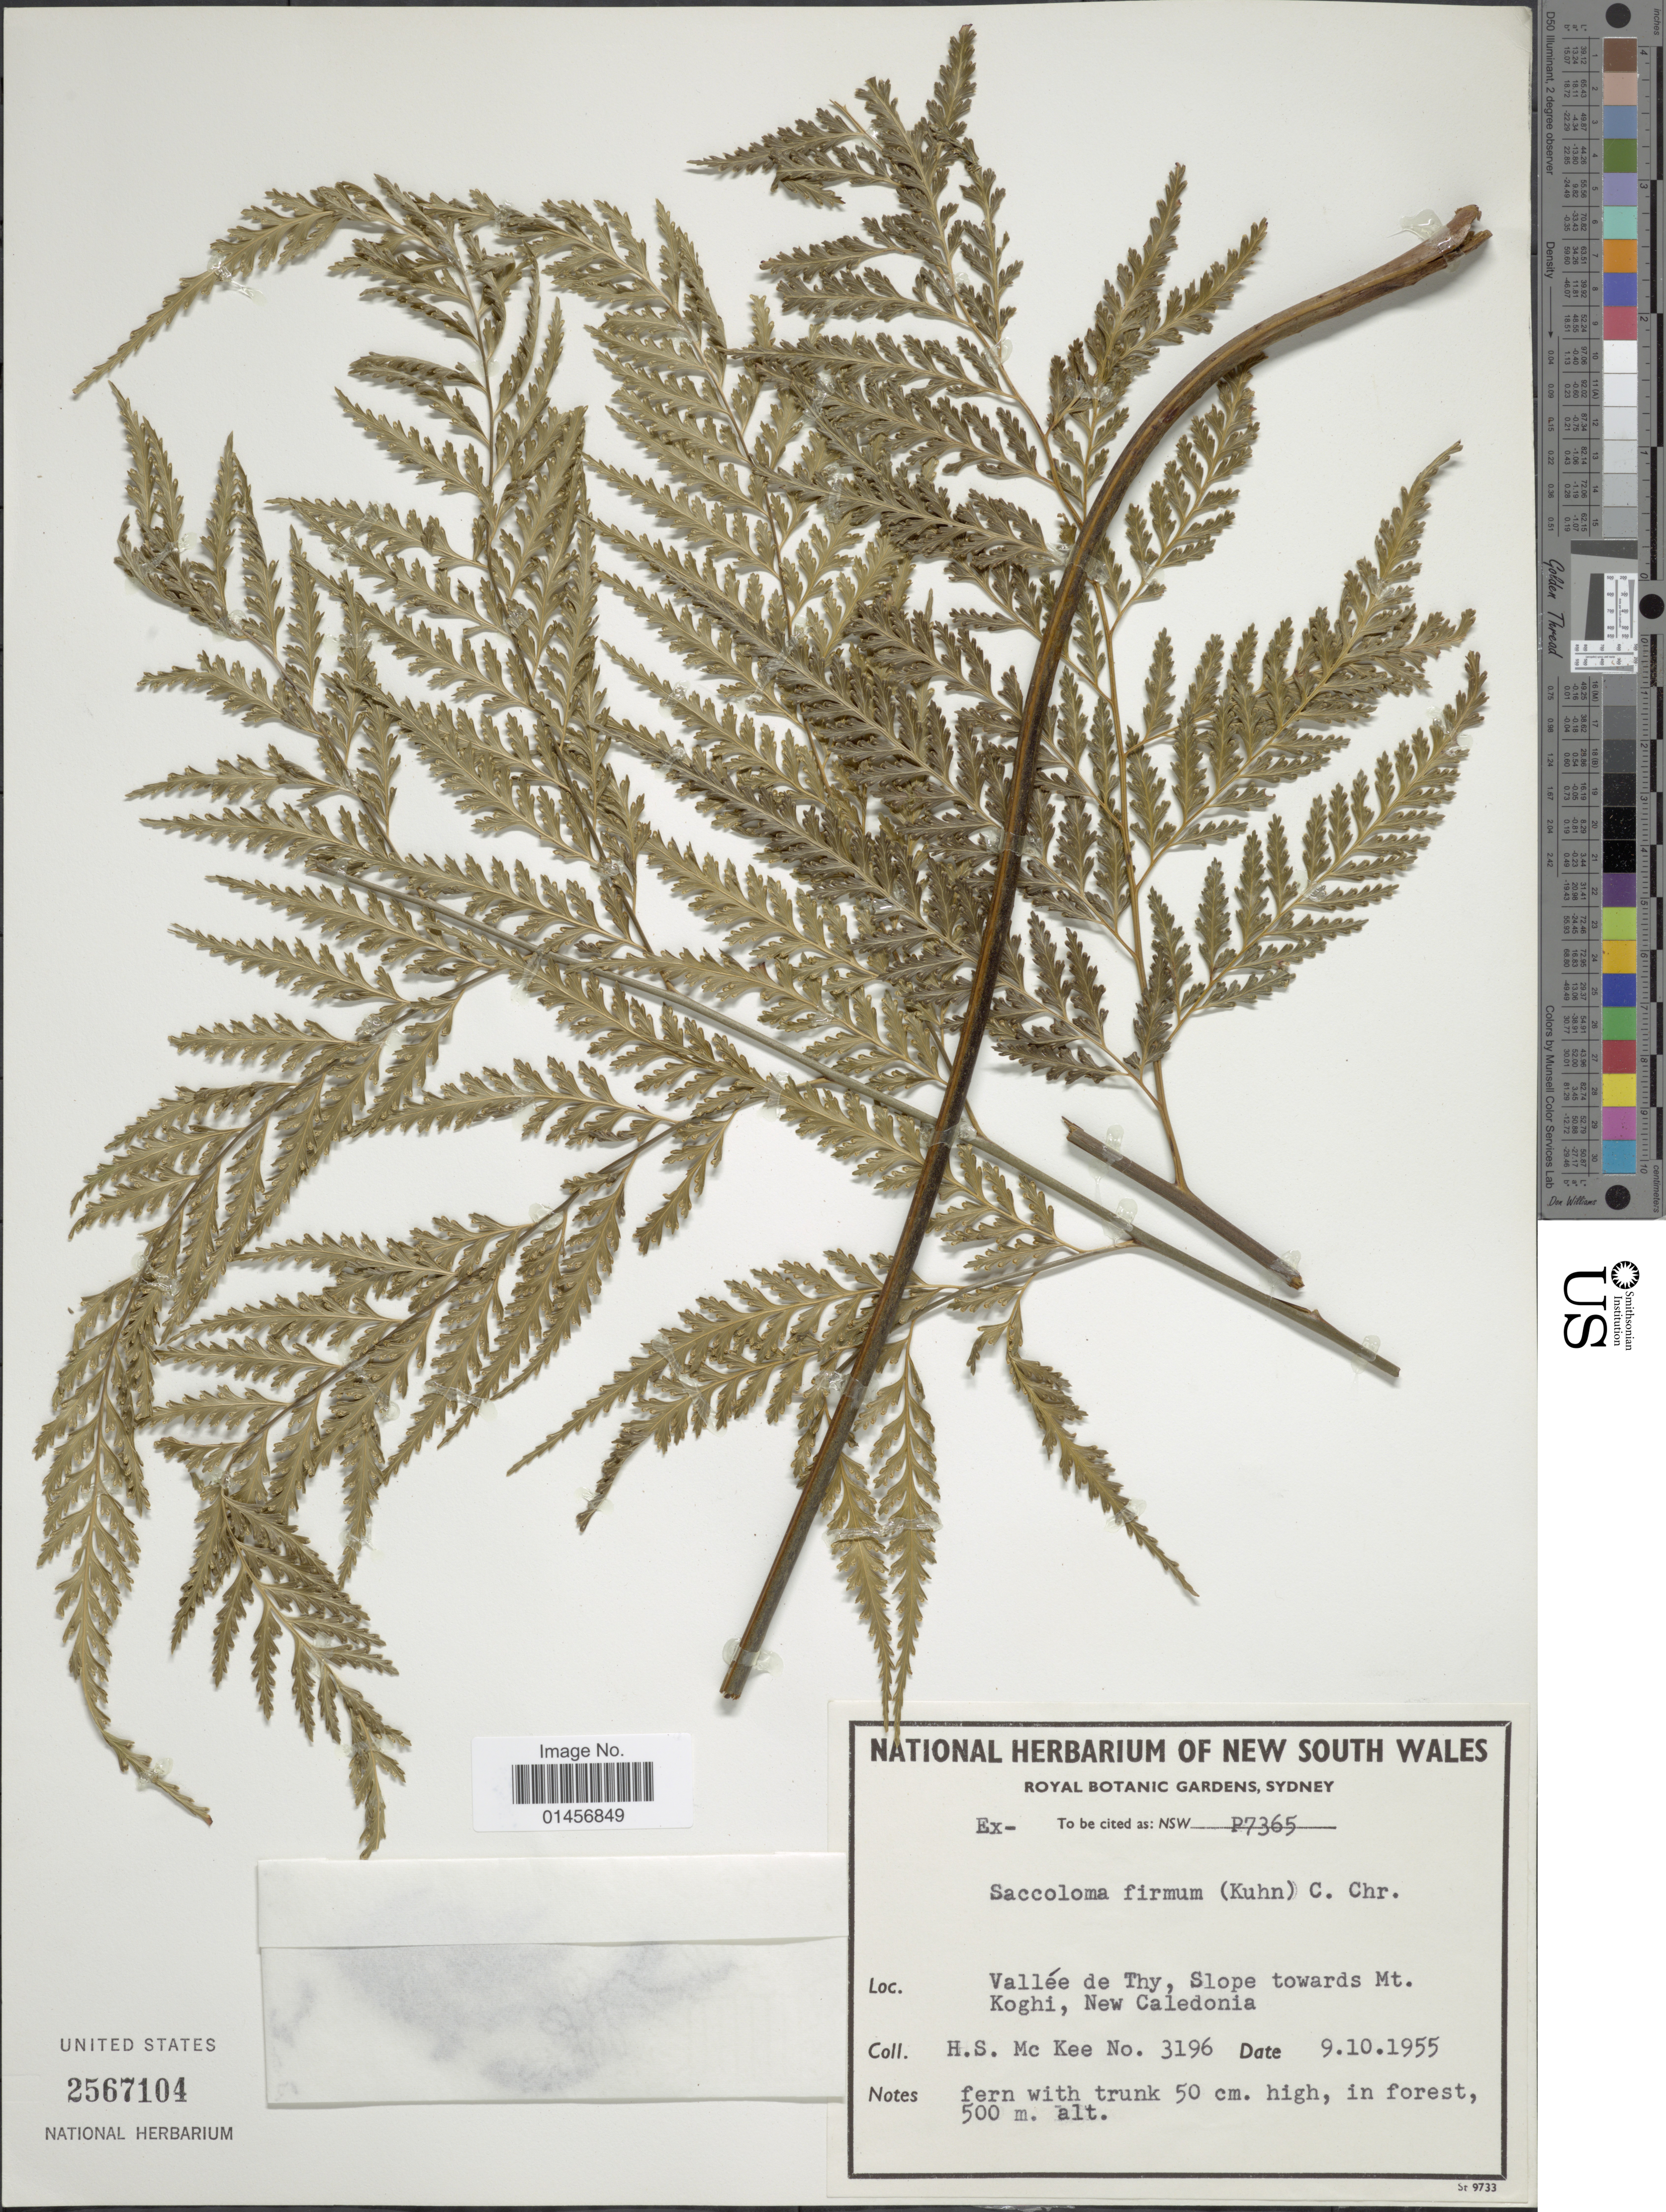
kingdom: Plantae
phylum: Tracheophyta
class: Polypodiopsida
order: Polypodiales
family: Saccolomataceae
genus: Saccoloma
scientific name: Saccoloma firmum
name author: (Kuhn) C. Chr.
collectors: H. S. McKee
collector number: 3196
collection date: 1955-10-09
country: New Caledonia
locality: Vallee de Thy, Slope towards Mt. Koghi, New Caledonia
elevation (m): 500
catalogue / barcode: US 2567104